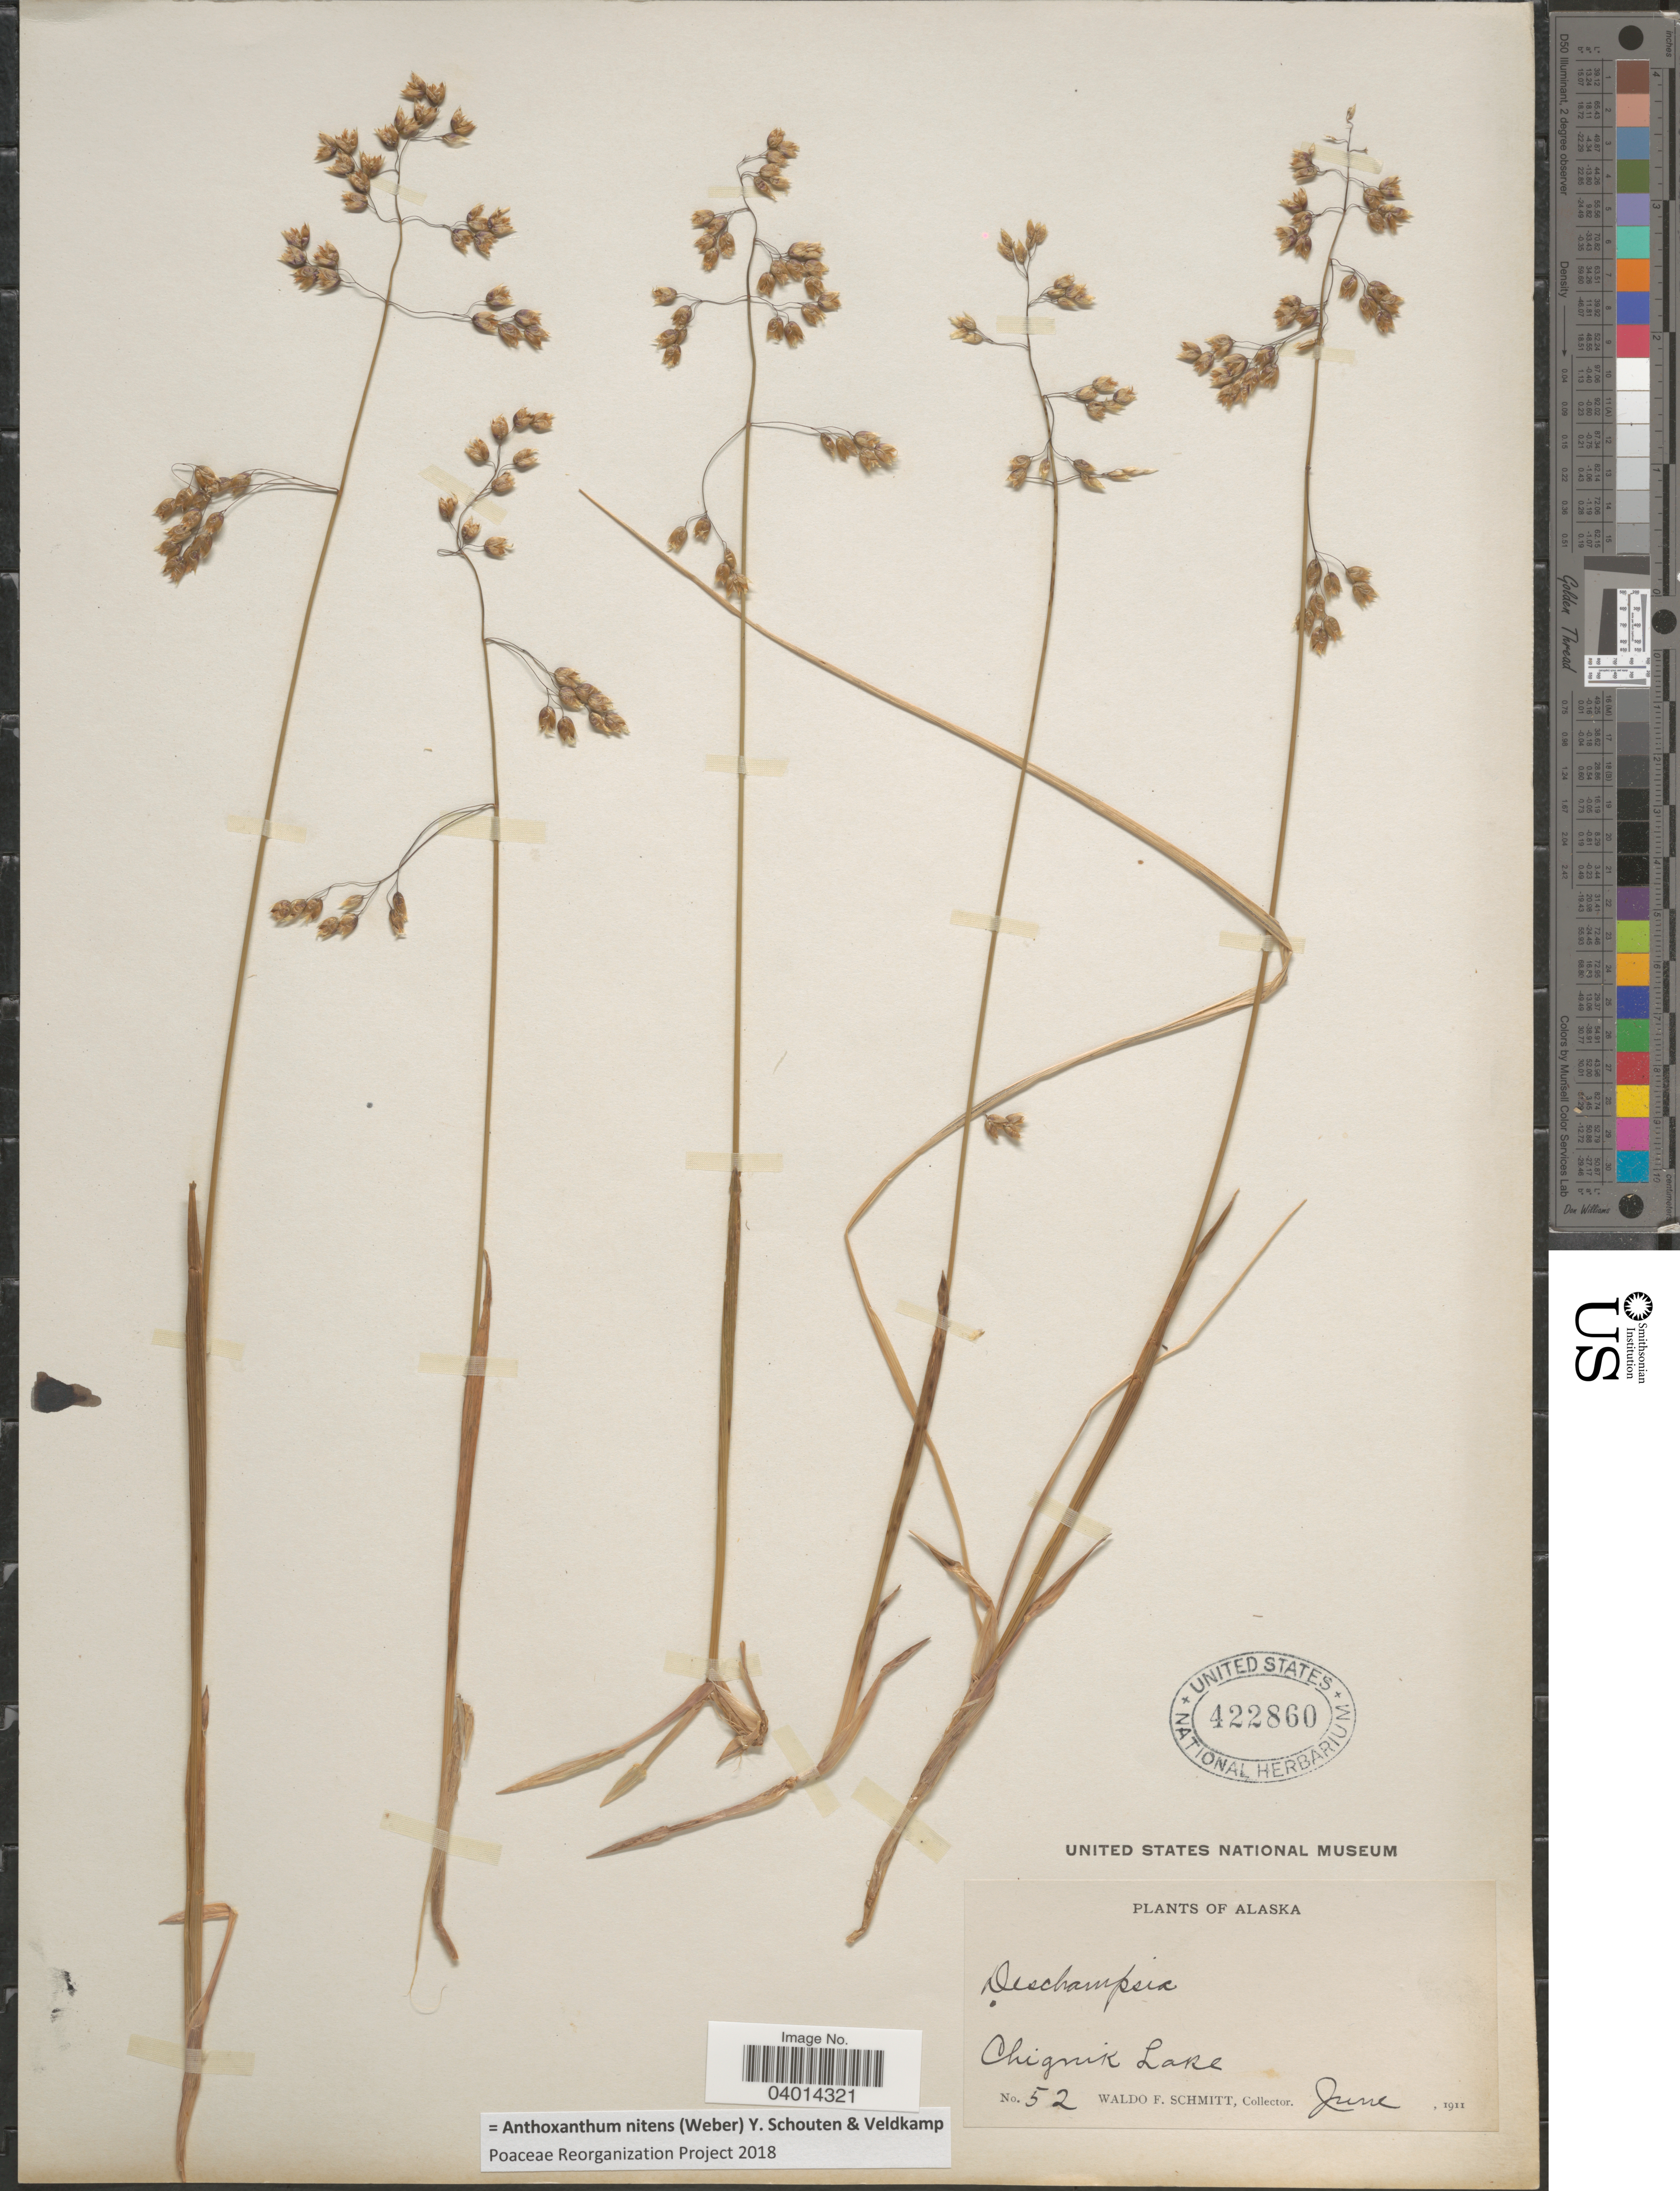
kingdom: Plantae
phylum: Tracheophyta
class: Liliopsida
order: Poales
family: Poaceae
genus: Anthoxanthum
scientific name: Anthoxanthum nitens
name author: (G.H. Weber) R.T.A. Schouten & Veldkamp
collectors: W. F. Schmitt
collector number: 52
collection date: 1911-06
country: United States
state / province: Alaska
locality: Chignik Lake.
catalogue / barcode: US 422860